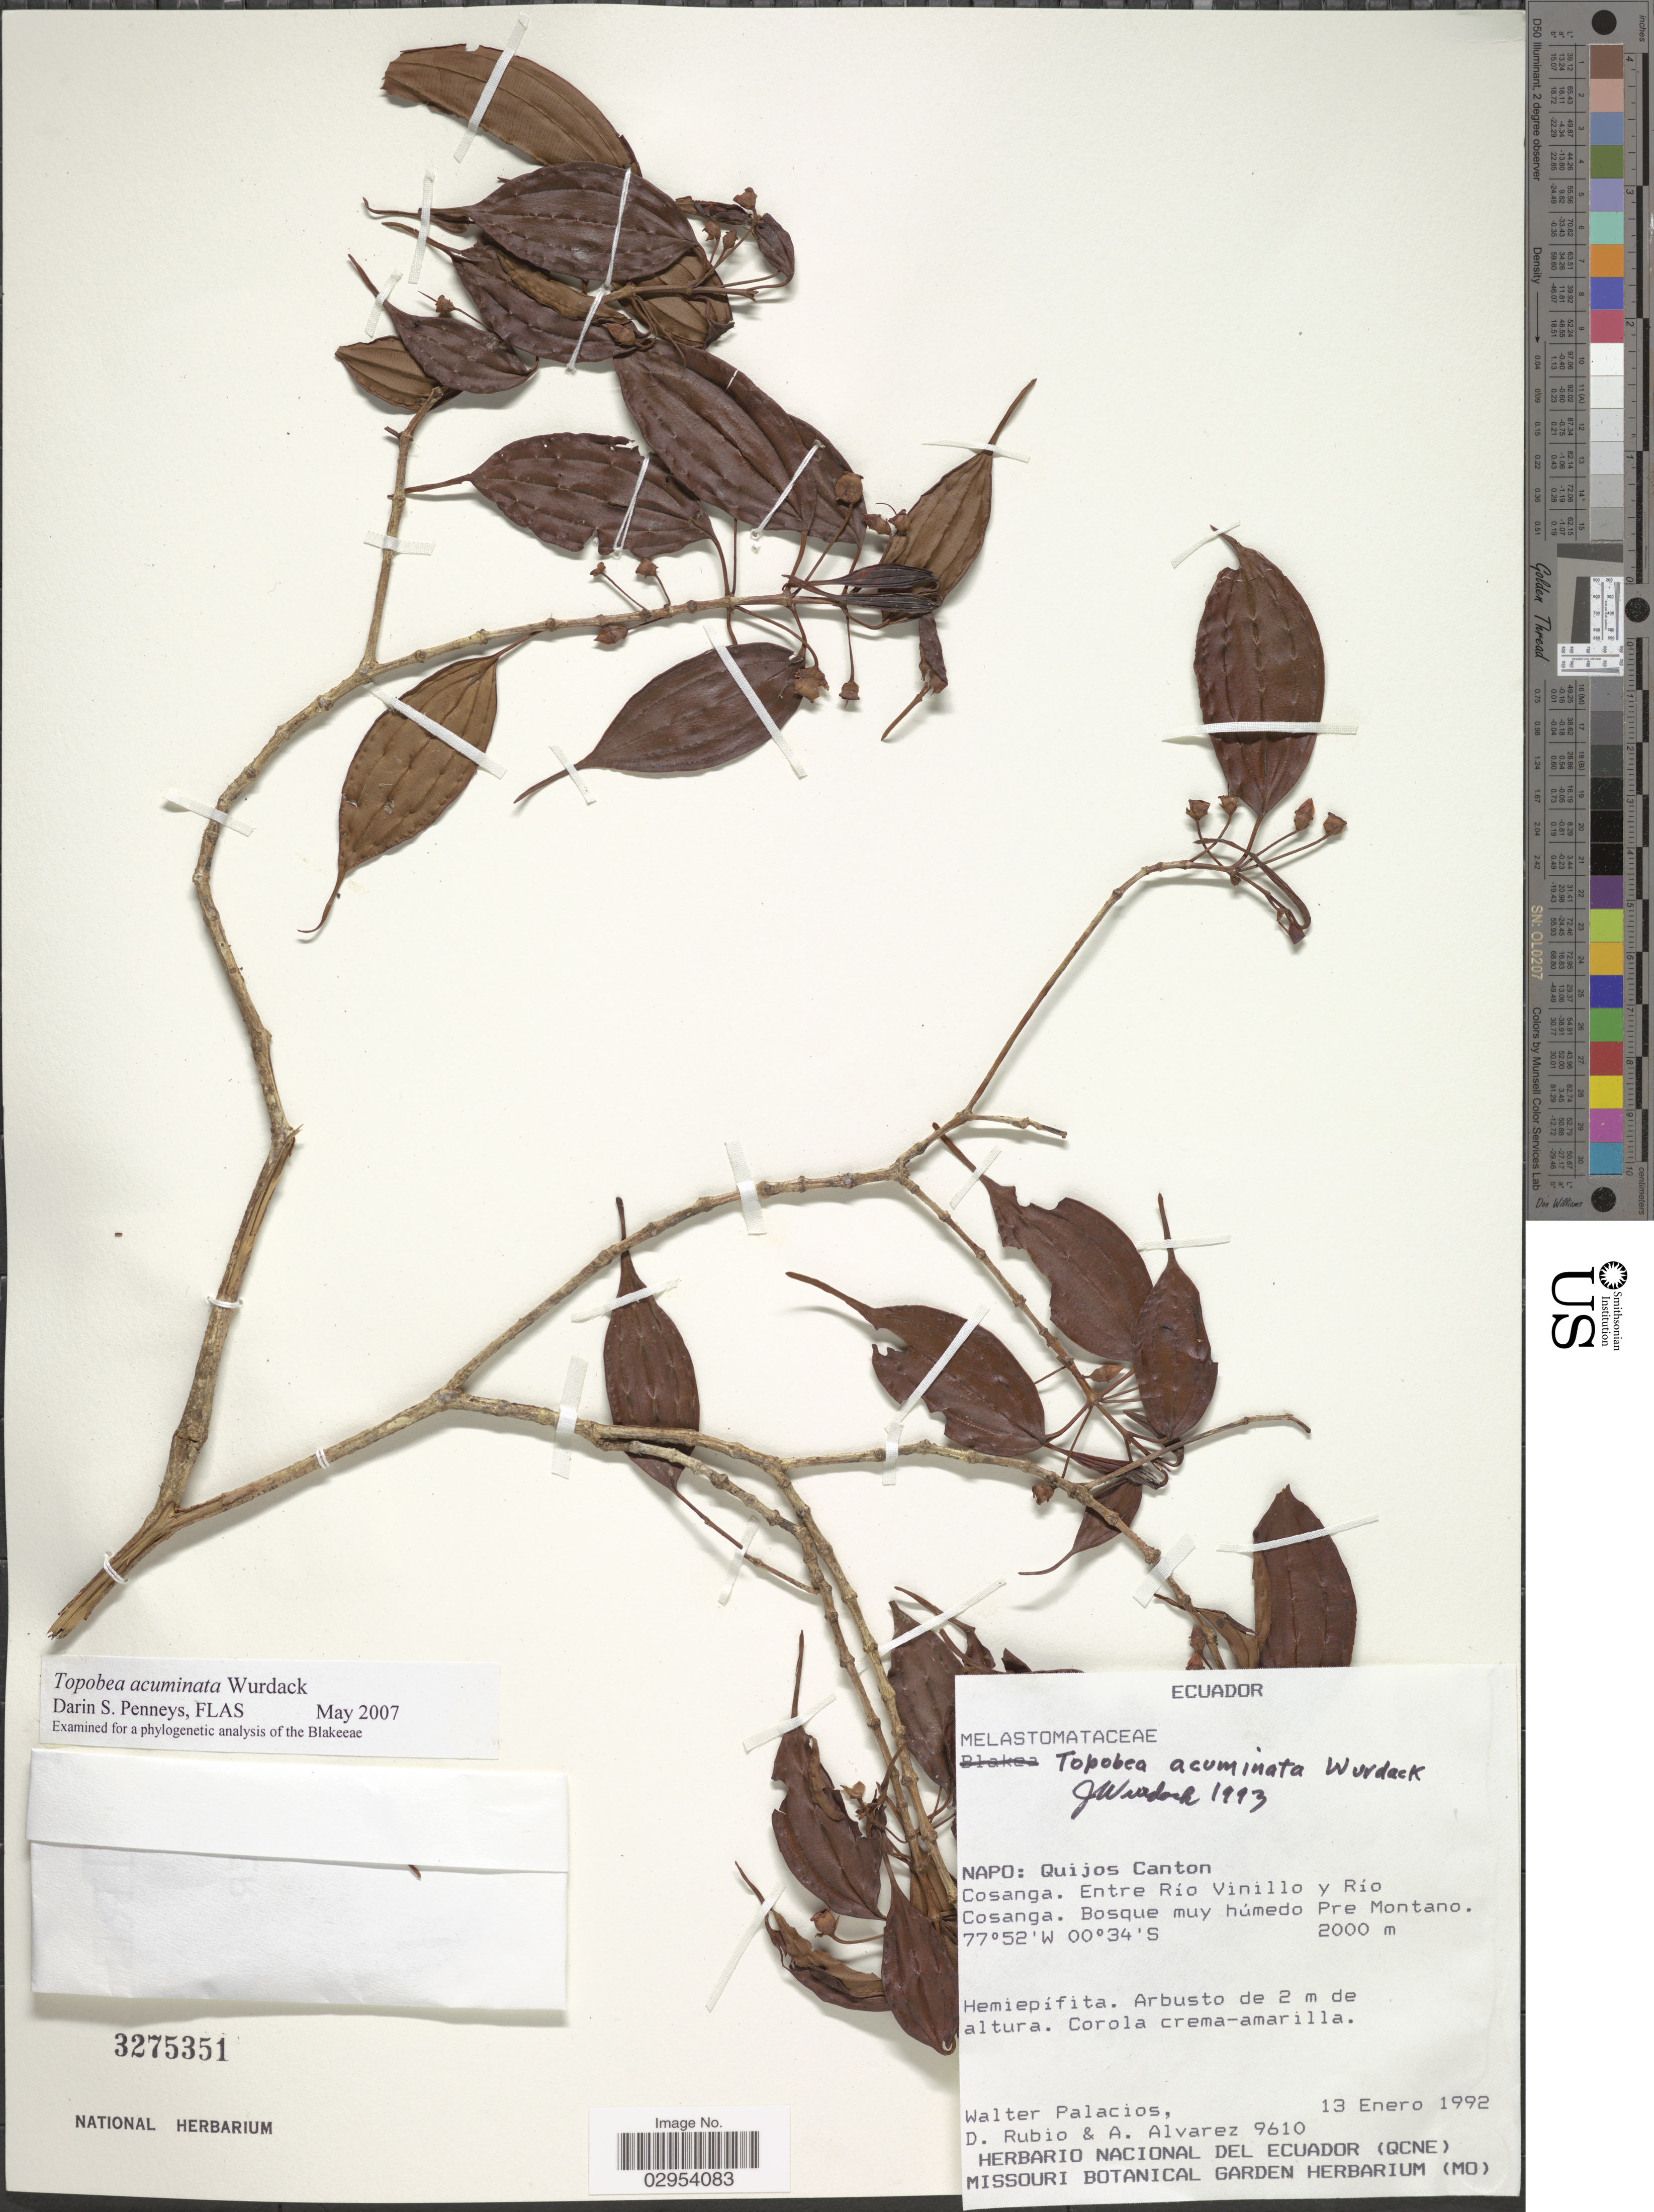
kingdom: Plantae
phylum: Tracheophyta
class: Magnoliopsida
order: Myrtales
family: Melastomataceae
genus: Topobea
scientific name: Topobea acuminata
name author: Wurdack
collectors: W. Palacios, D. Rubio & A. Alvarez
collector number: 9610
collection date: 1992-01-13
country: Ecuador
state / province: Napo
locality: Quijos Canton, Cosanga. Entre Río Vinillo y Río Cosanga.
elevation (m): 2000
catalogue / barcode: US 3275351